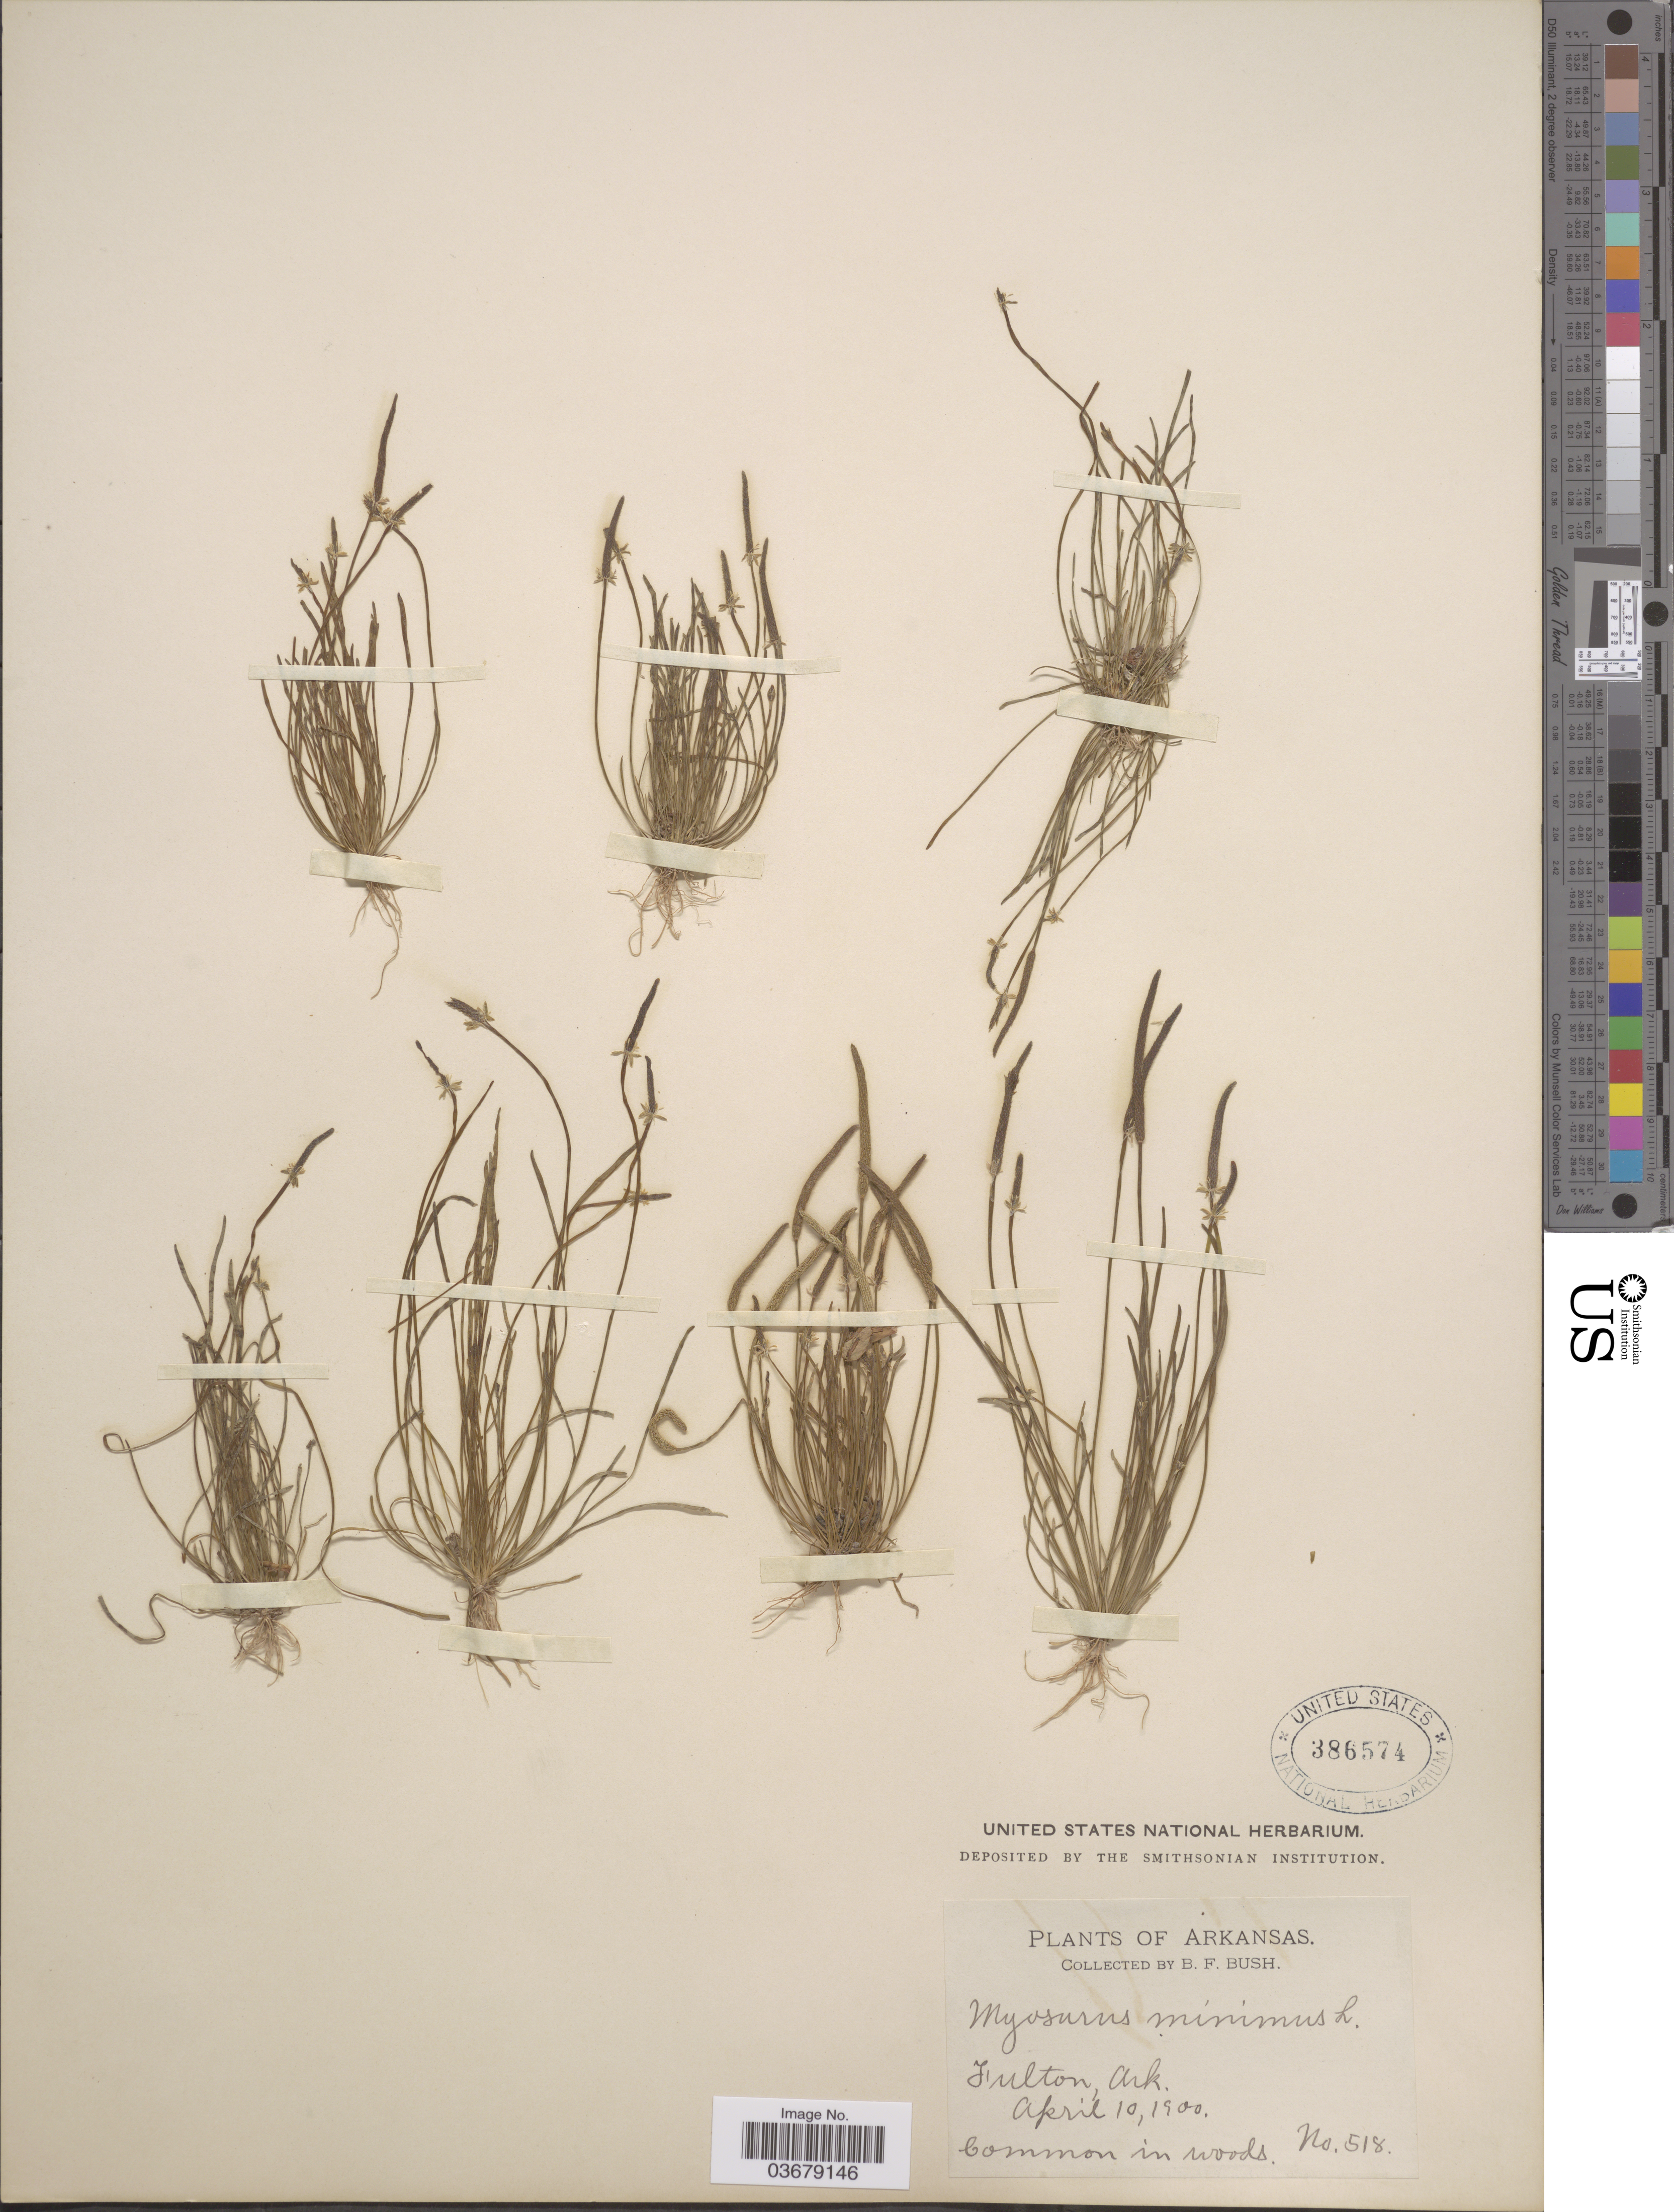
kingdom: Plantae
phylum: Tracheophyta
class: Magnoliopsida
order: Ranunculales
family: Ranunculaceae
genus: Myosurus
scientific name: Myosurus minimus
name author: L.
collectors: B. F. Bush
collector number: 518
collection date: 1900-04-10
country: United States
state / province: Arkansas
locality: Fulton.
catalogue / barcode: US 386574